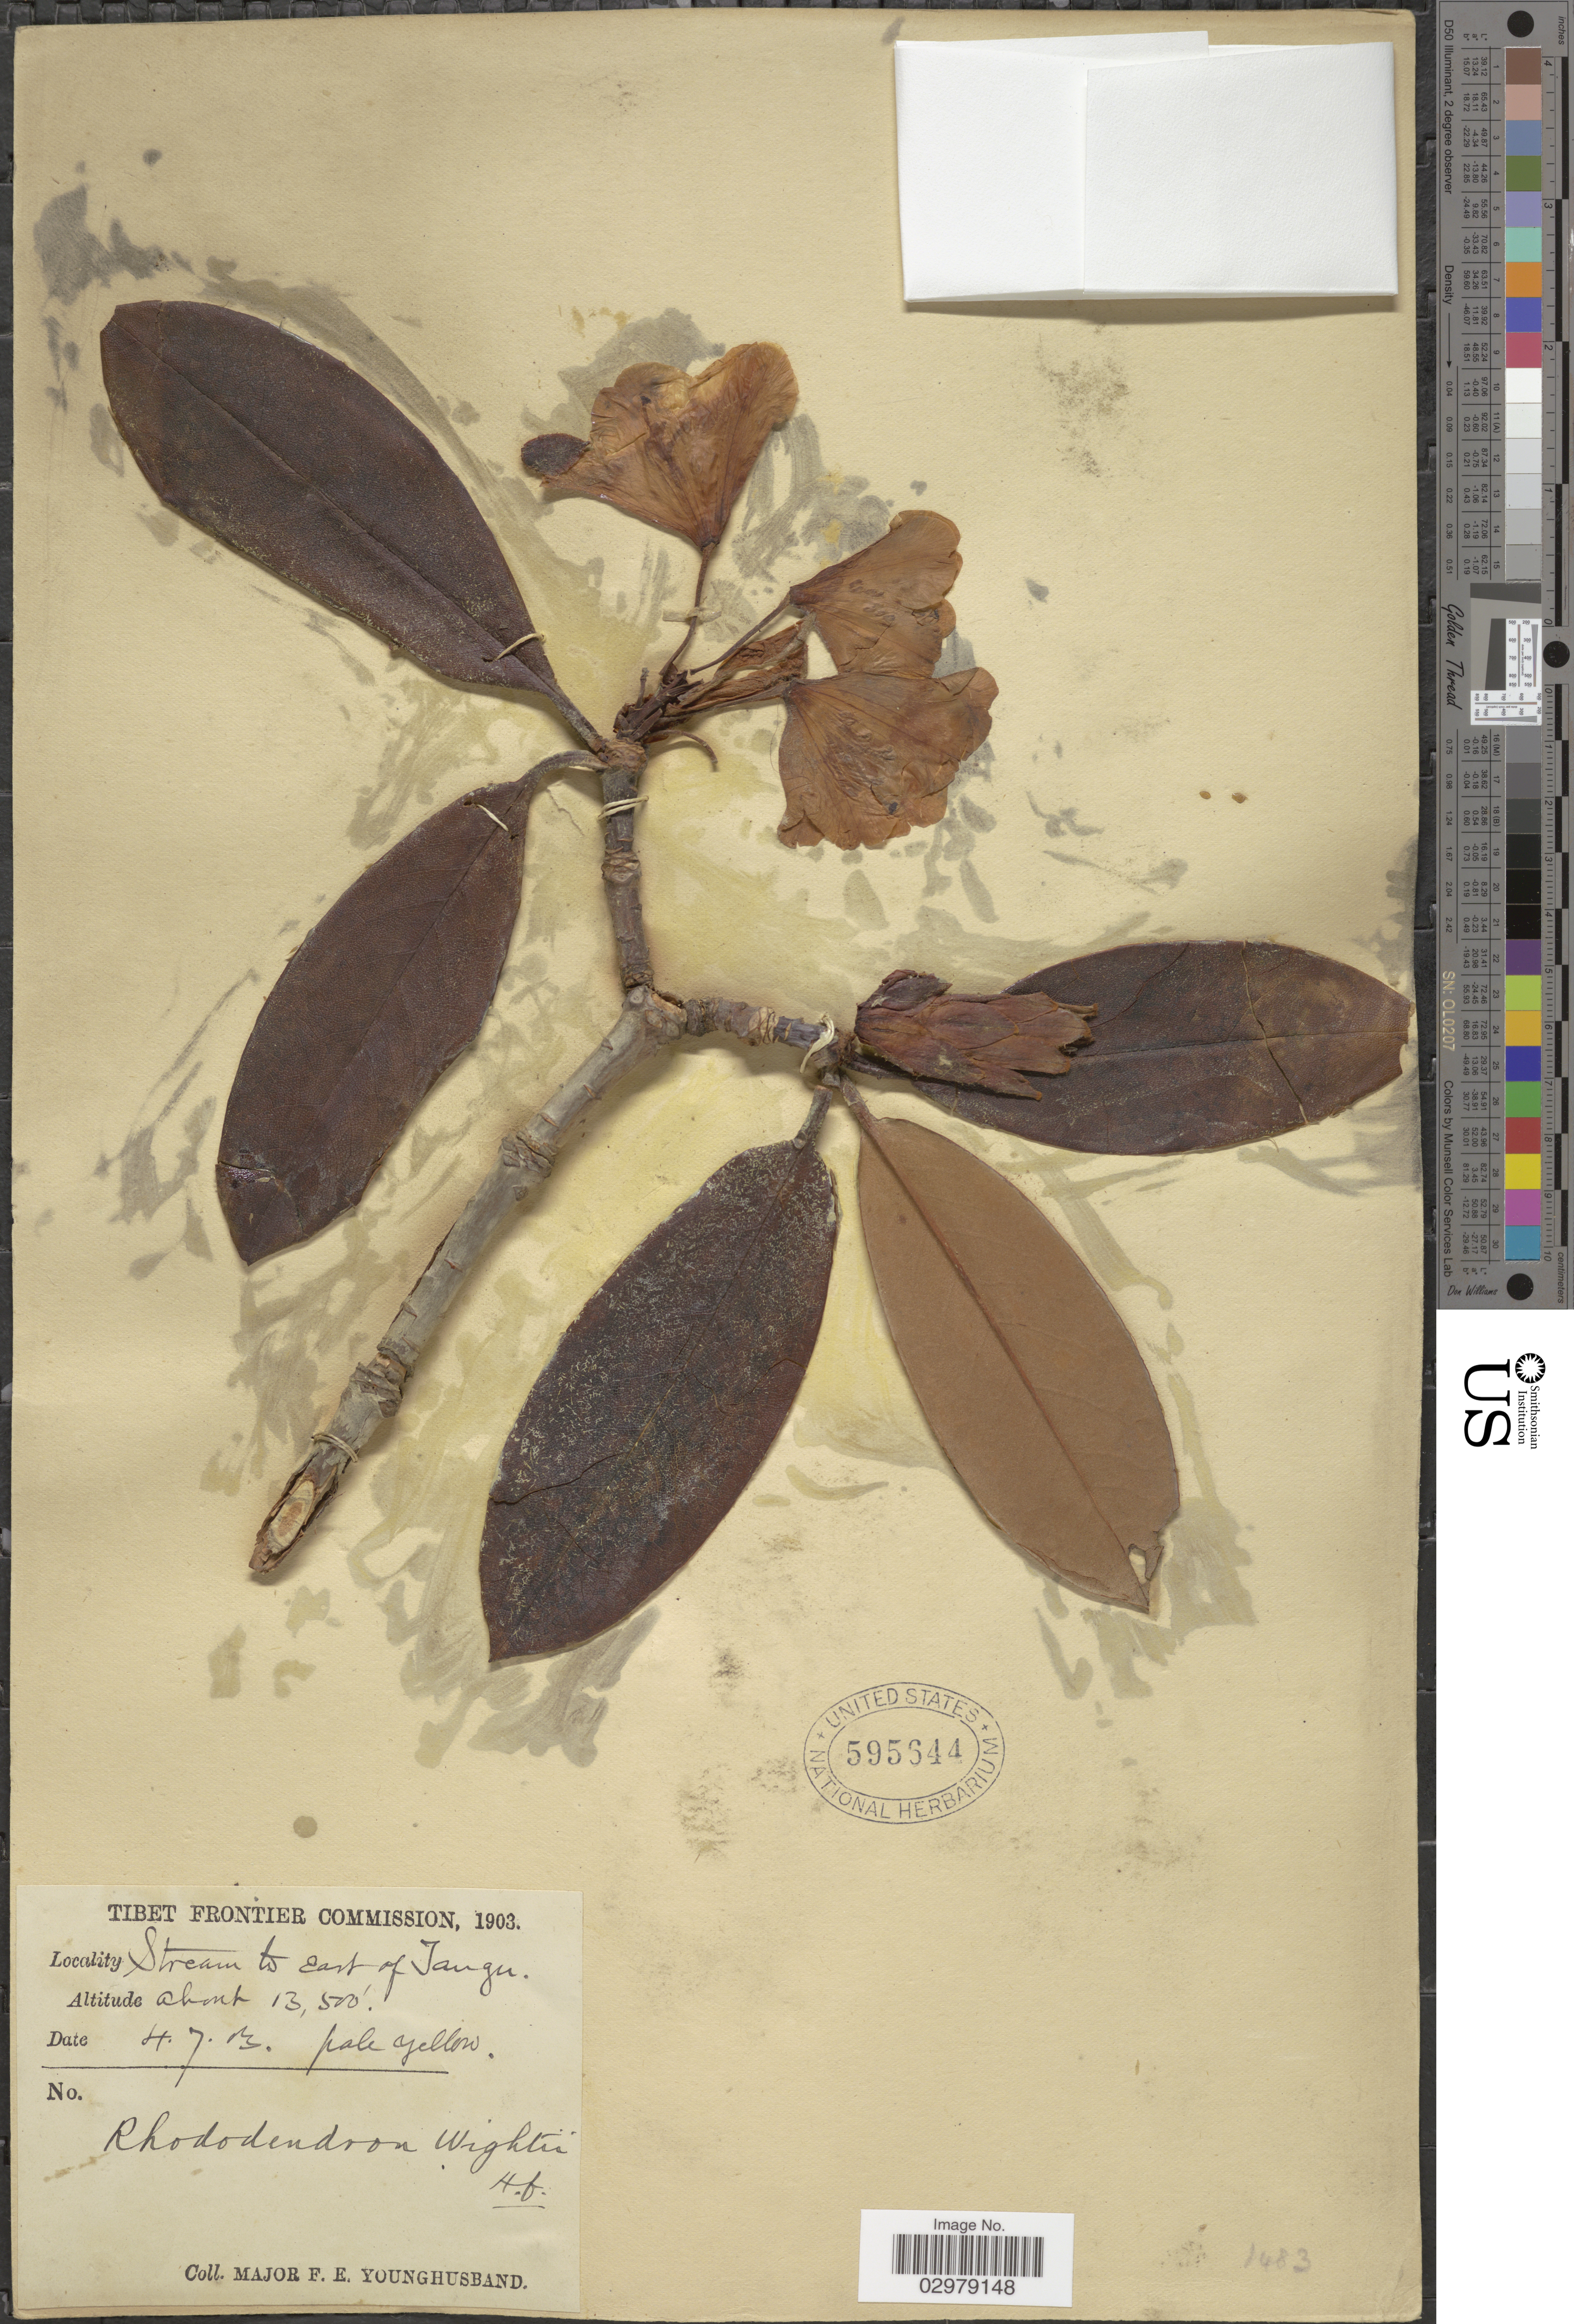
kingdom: Plantae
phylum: Tracheophyta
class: Magnoliopsida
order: Ericales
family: Ericaceae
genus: Rhododendron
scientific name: Rhododendron wightii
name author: Hook. f.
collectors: F. Younghusband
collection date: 1903-07-04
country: China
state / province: Xizang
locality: Tibet Frontier. Stream to East of Tangu.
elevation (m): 4115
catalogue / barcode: US 595644